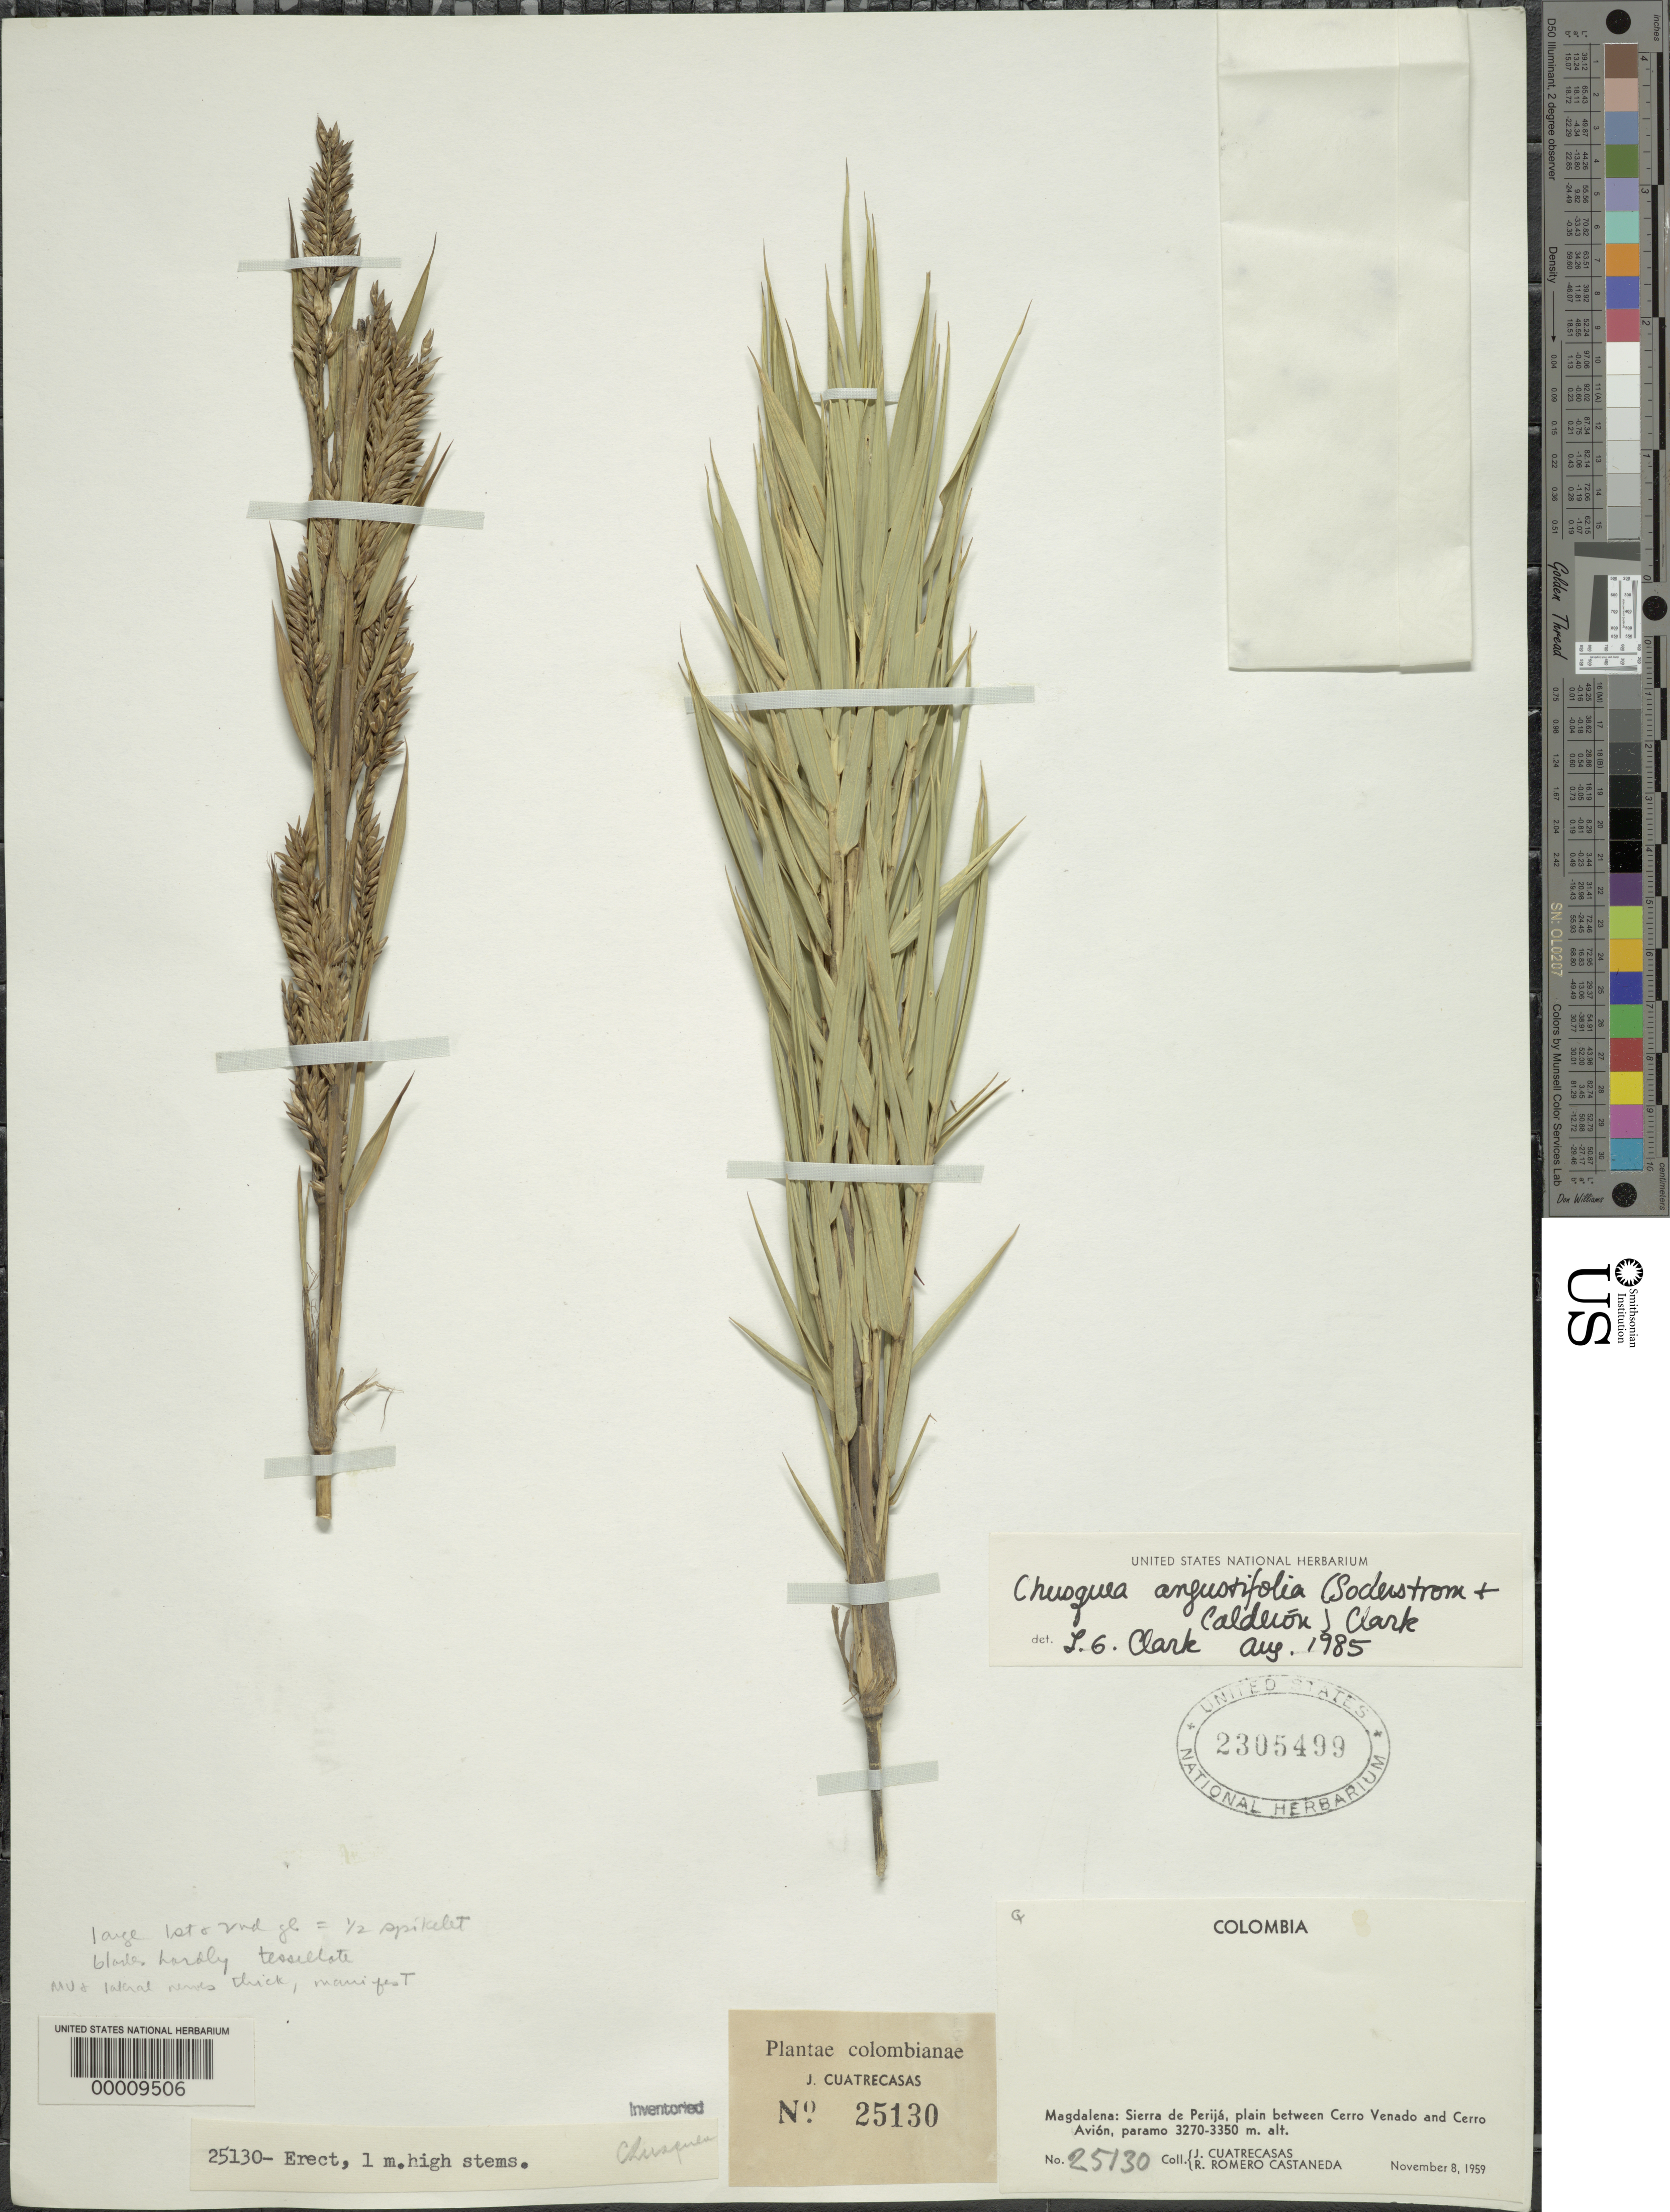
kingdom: Plantae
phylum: Tracheophyta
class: Liliopsida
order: Poales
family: Poaceae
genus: Chusquea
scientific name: Chusquea angustifolia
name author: (Soderstr. & C. E. Calderón) L.G. Clark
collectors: J. Cuatrecasas & R. Romero Castañeda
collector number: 25130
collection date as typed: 08 Nov 1959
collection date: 1959-11-08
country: Colombia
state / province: Magdalena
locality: Sierra de Perija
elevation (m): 3270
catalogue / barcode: US 2305499